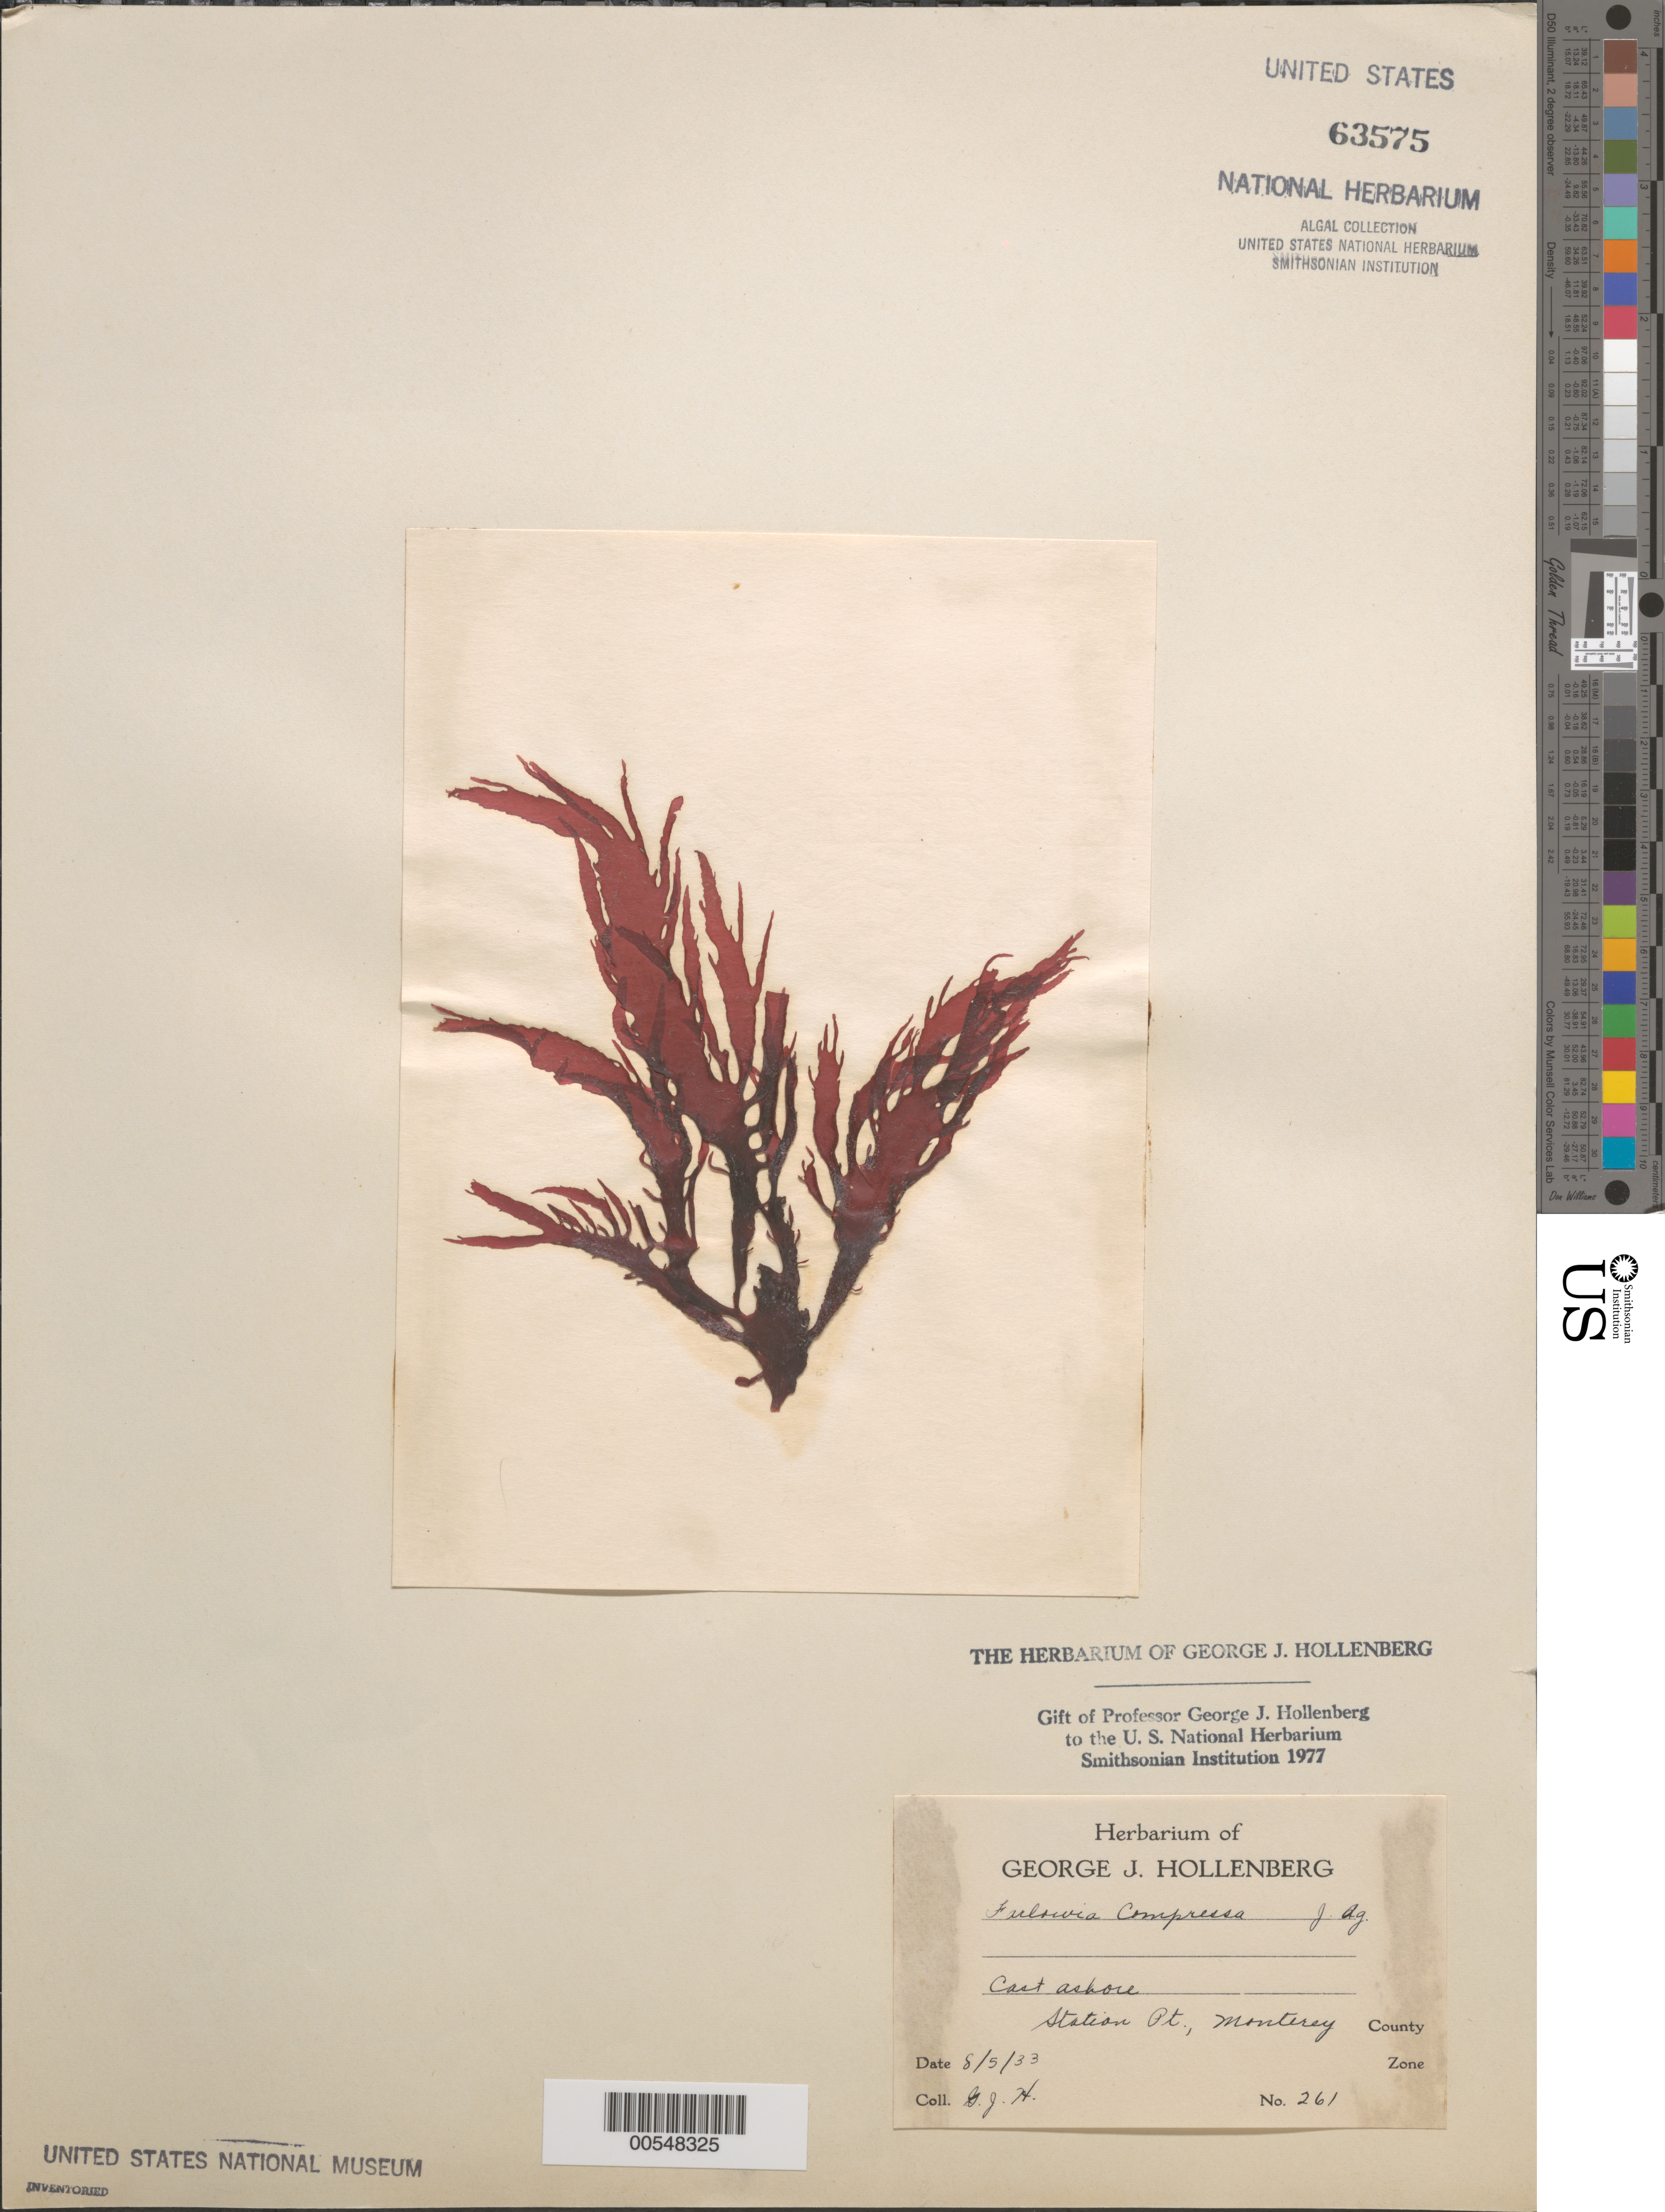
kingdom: Plantae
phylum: Rhodophyta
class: Florideophyceae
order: Gigartinales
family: Dumontiaceae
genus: Farlowia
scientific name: Farlowia compressa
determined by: Hollenberg, George J.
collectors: G. Hollenberg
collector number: GJH 261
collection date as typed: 05 Aug 1933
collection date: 1933-08-05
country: United States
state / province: California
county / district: Monterey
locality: Station Point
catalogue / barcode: US 63575